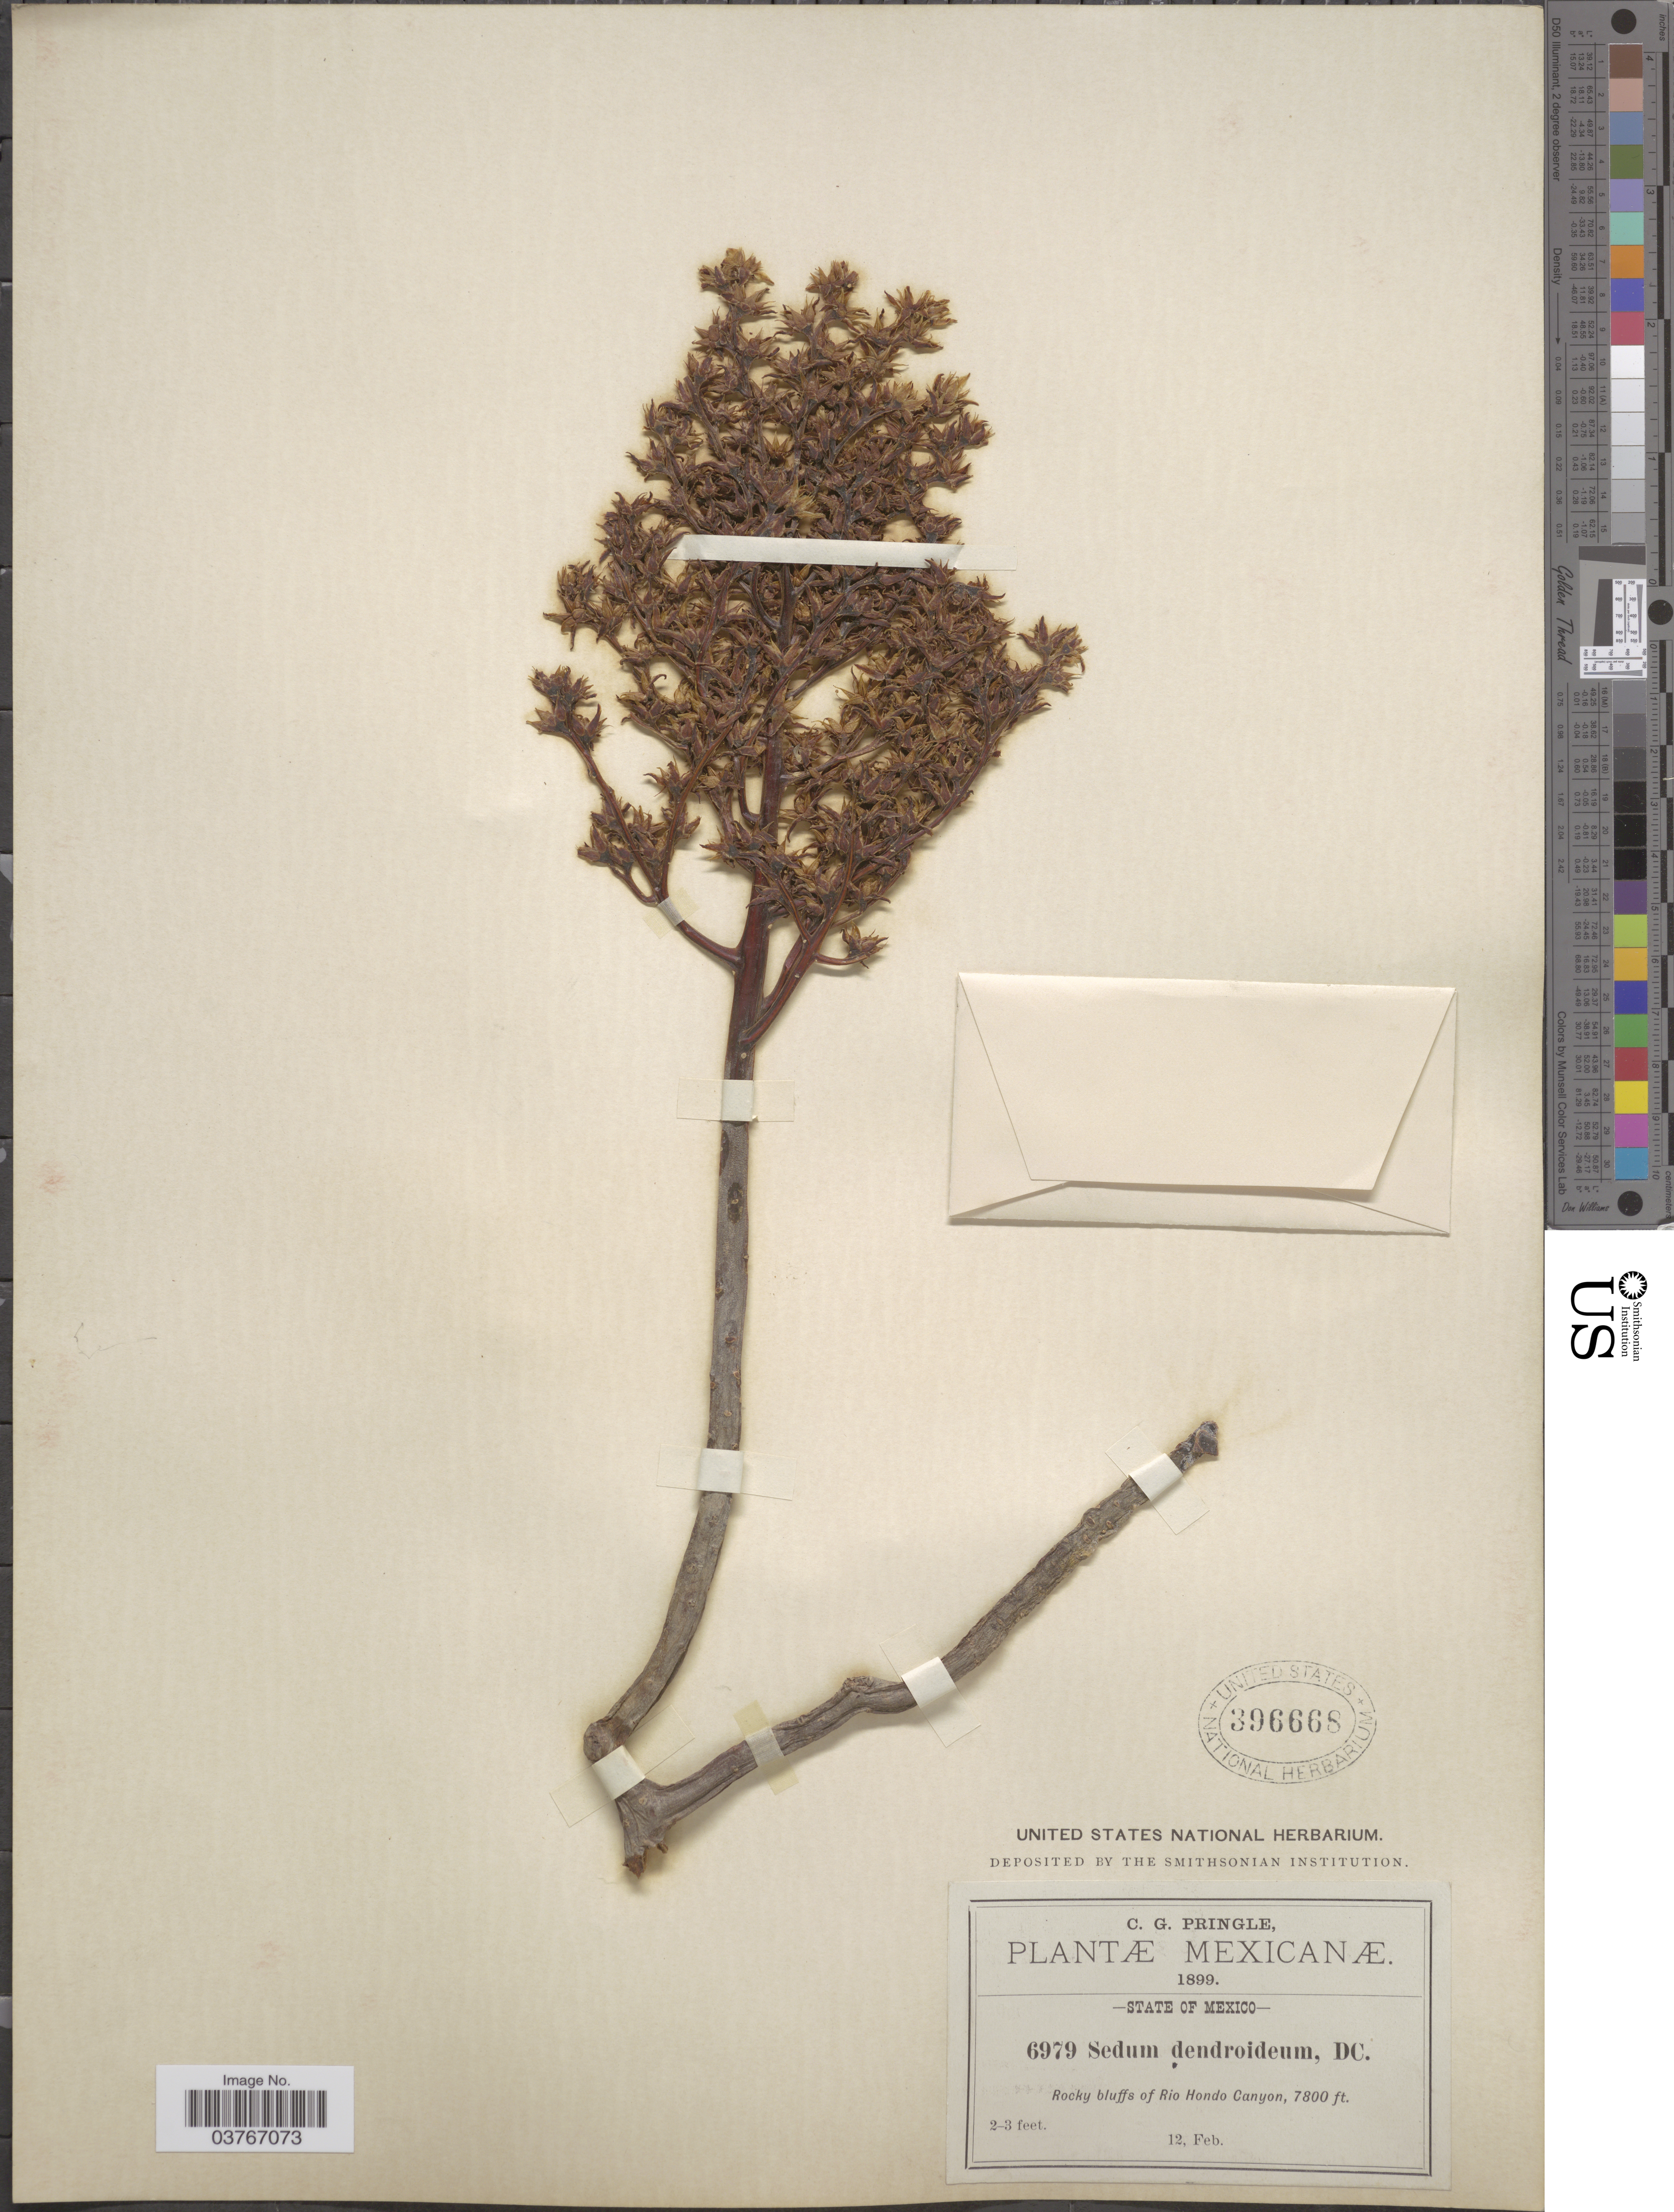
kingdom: Plantae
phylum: Tracheophyta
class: Magnoliopsida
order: Saxifragales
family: Crassulaceae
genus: Sedum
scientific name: Sedum dendroideum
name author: Moc. & Sessé ex DC.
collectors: C. G. Pringle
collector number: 6979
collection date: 1899-02-12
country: Mexico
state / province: México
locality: Rocky bluffs of Rio Hondo Canyon.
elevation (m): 2377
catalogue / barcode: US 396668